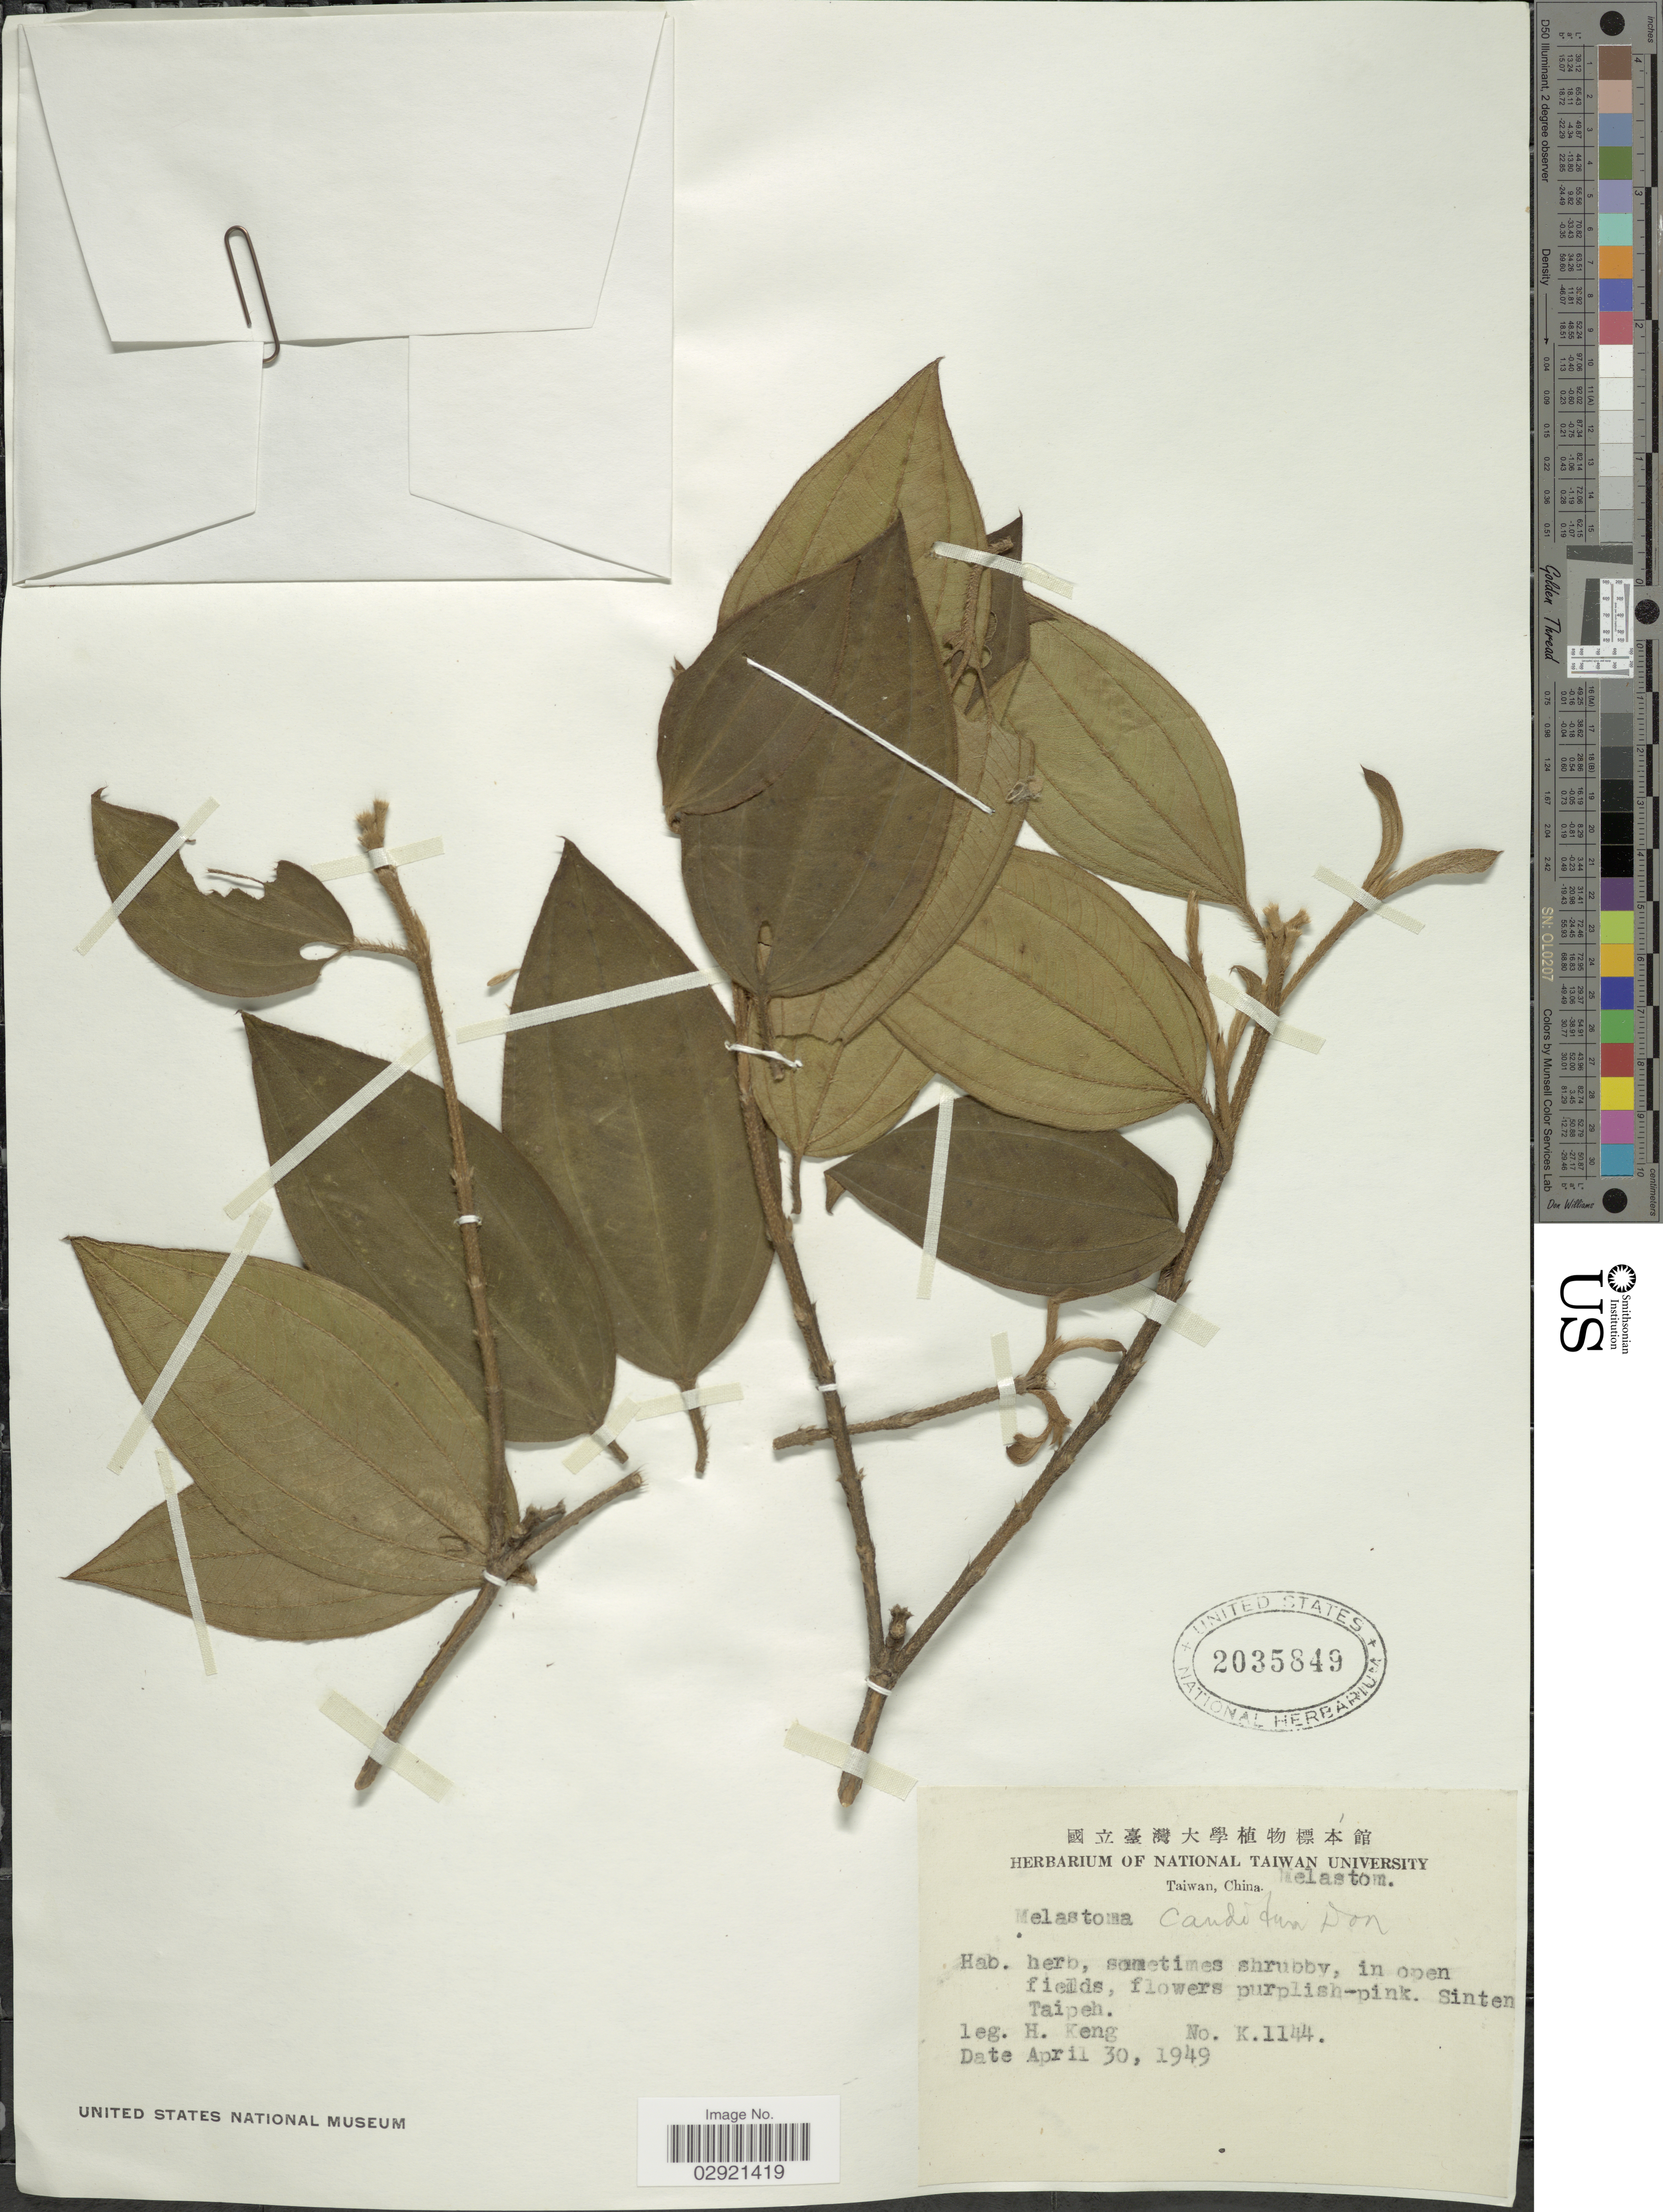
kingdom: Plantae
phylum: Tracheophyta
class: Magnoliopsida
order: Myrtales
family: Melastomataceae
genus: Melastoma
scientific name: Melastoma candidum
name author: D. Don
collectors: H. Keng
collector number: K1144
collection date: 1949-04-30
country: Taiwan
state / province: Taipei City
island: Taiwan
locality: Sinten Taipeh.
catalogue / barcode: US 2035849